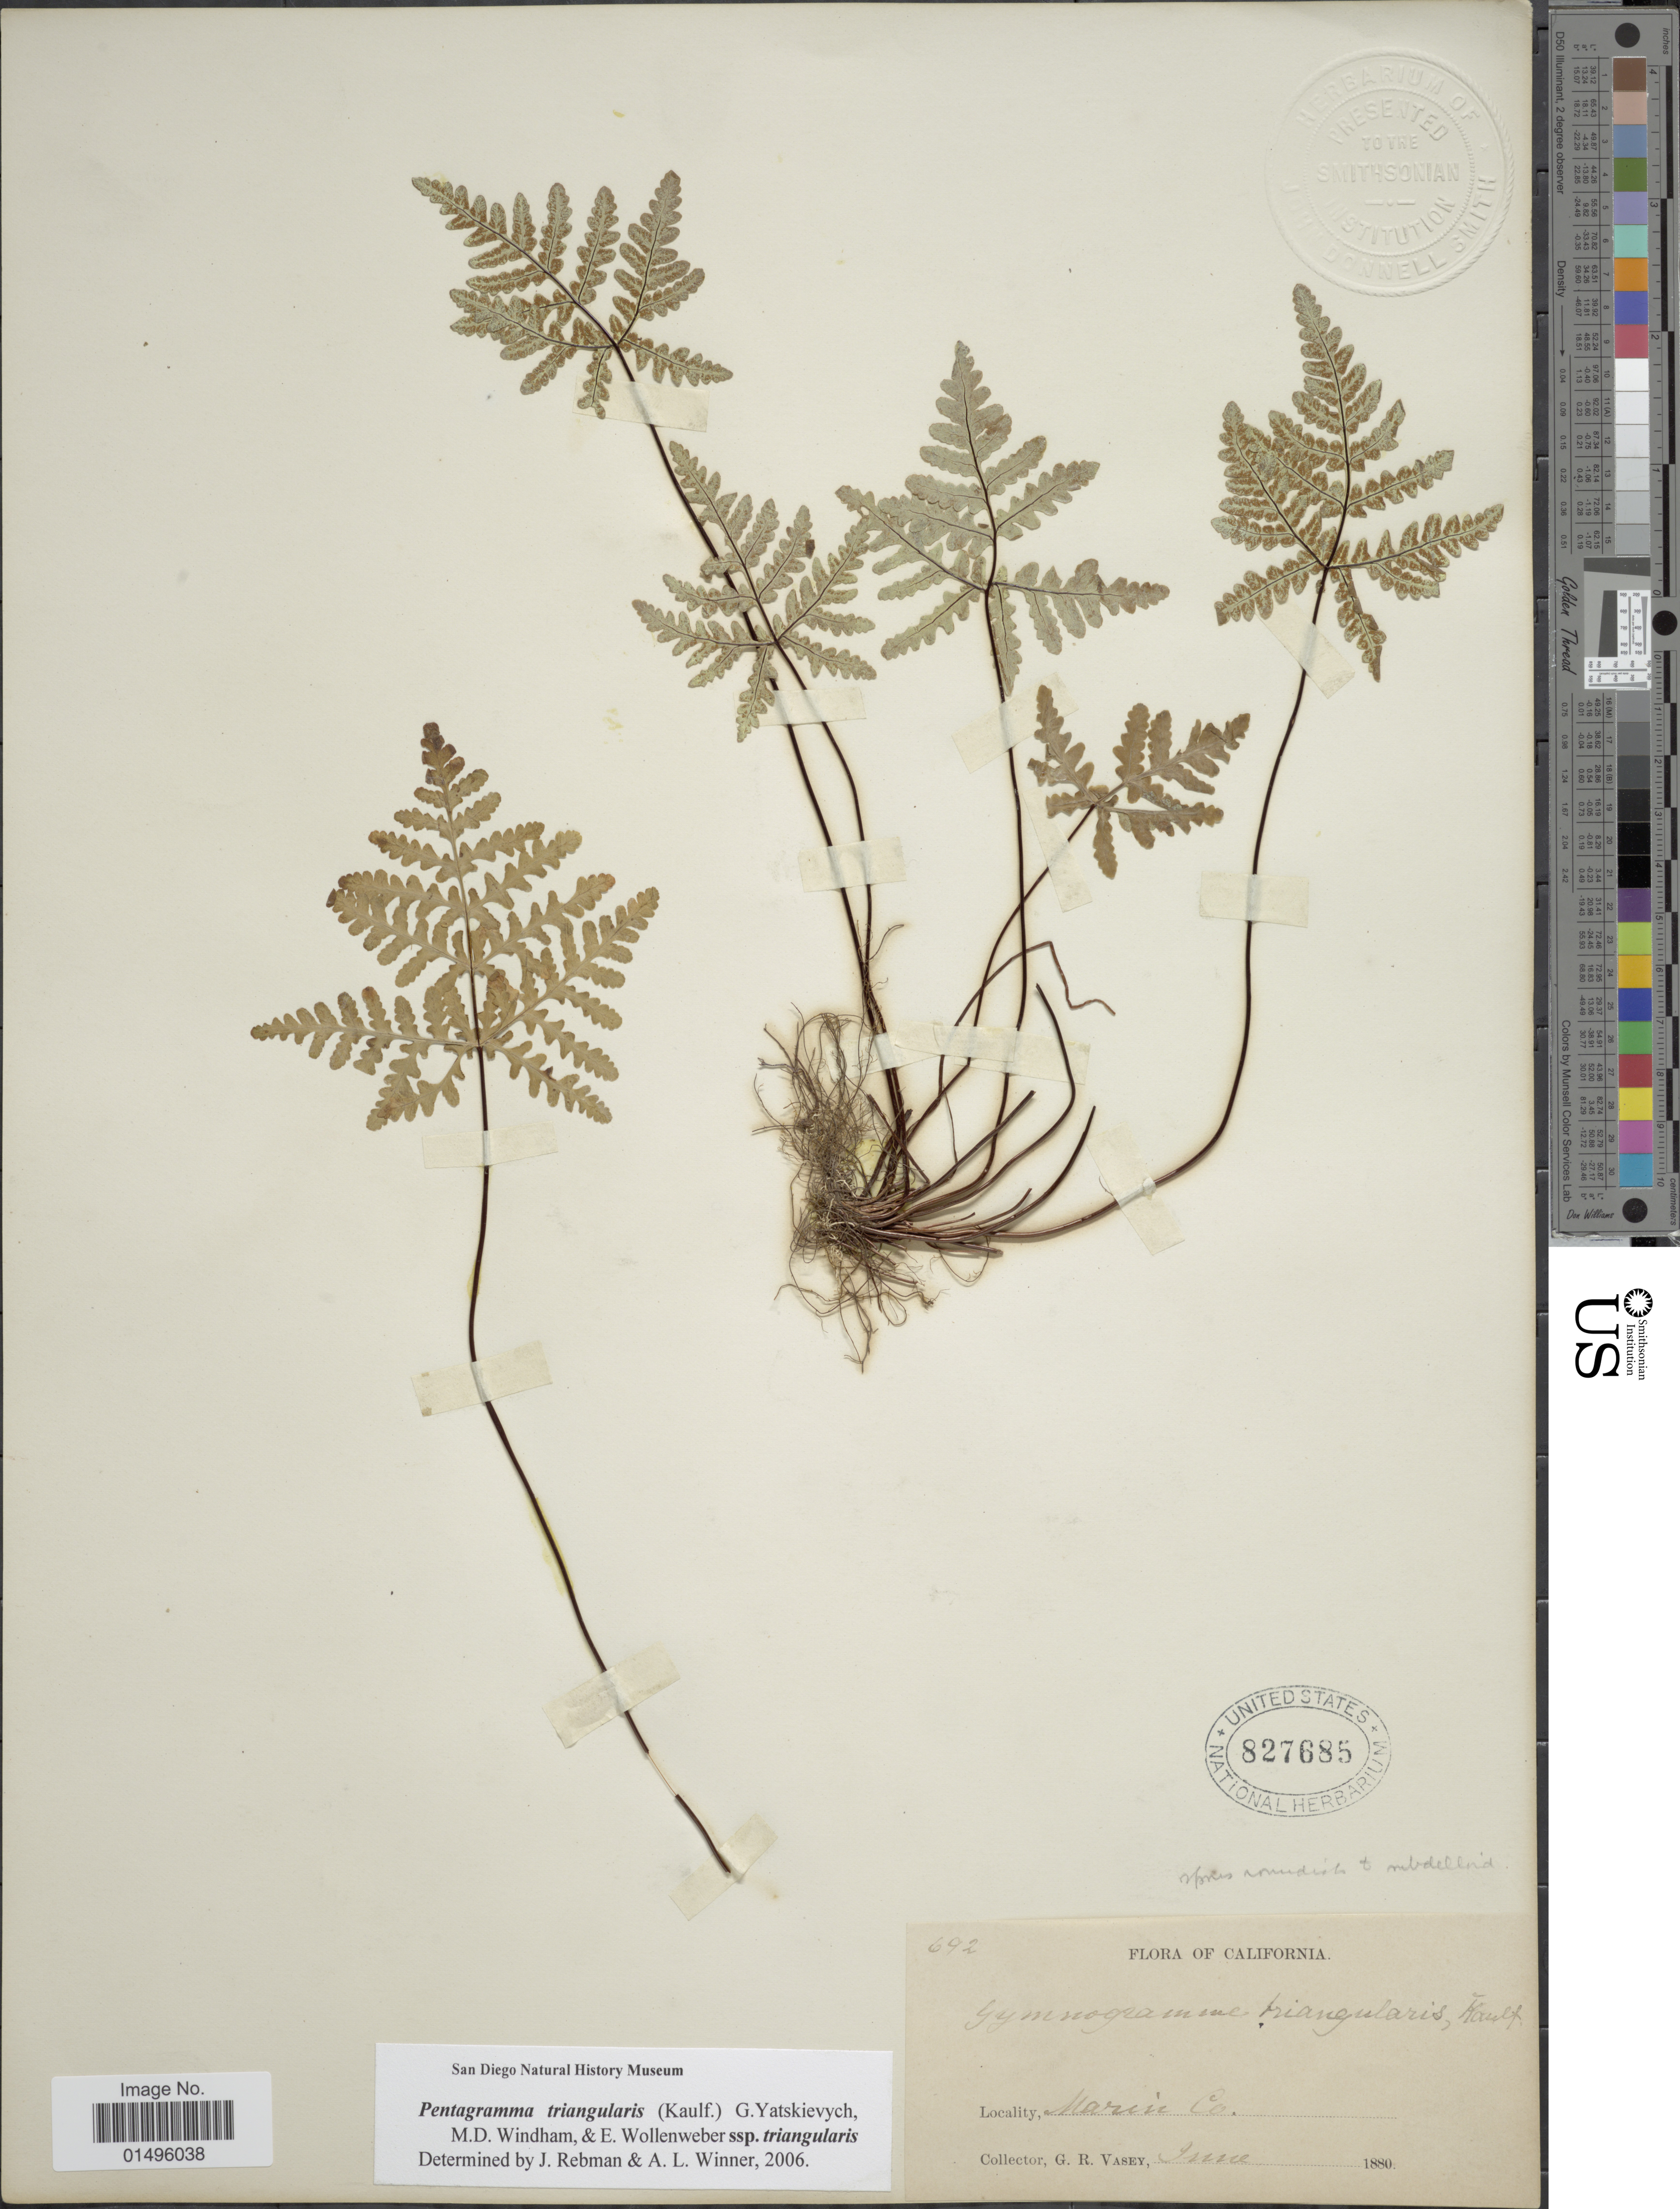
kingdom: Plantae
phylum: Tracheophyta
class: Polypodiopsida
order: Polypodiales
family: Pteridaceae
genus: Pentagramma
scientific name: Pentagramma triangularis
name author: (Kaulf.) Yatsk. et al.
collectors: G. R. Vasey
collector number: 692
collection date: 1880-06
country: United States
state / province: California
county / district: Marin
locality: California, Marin Co.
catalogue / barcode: US 827685